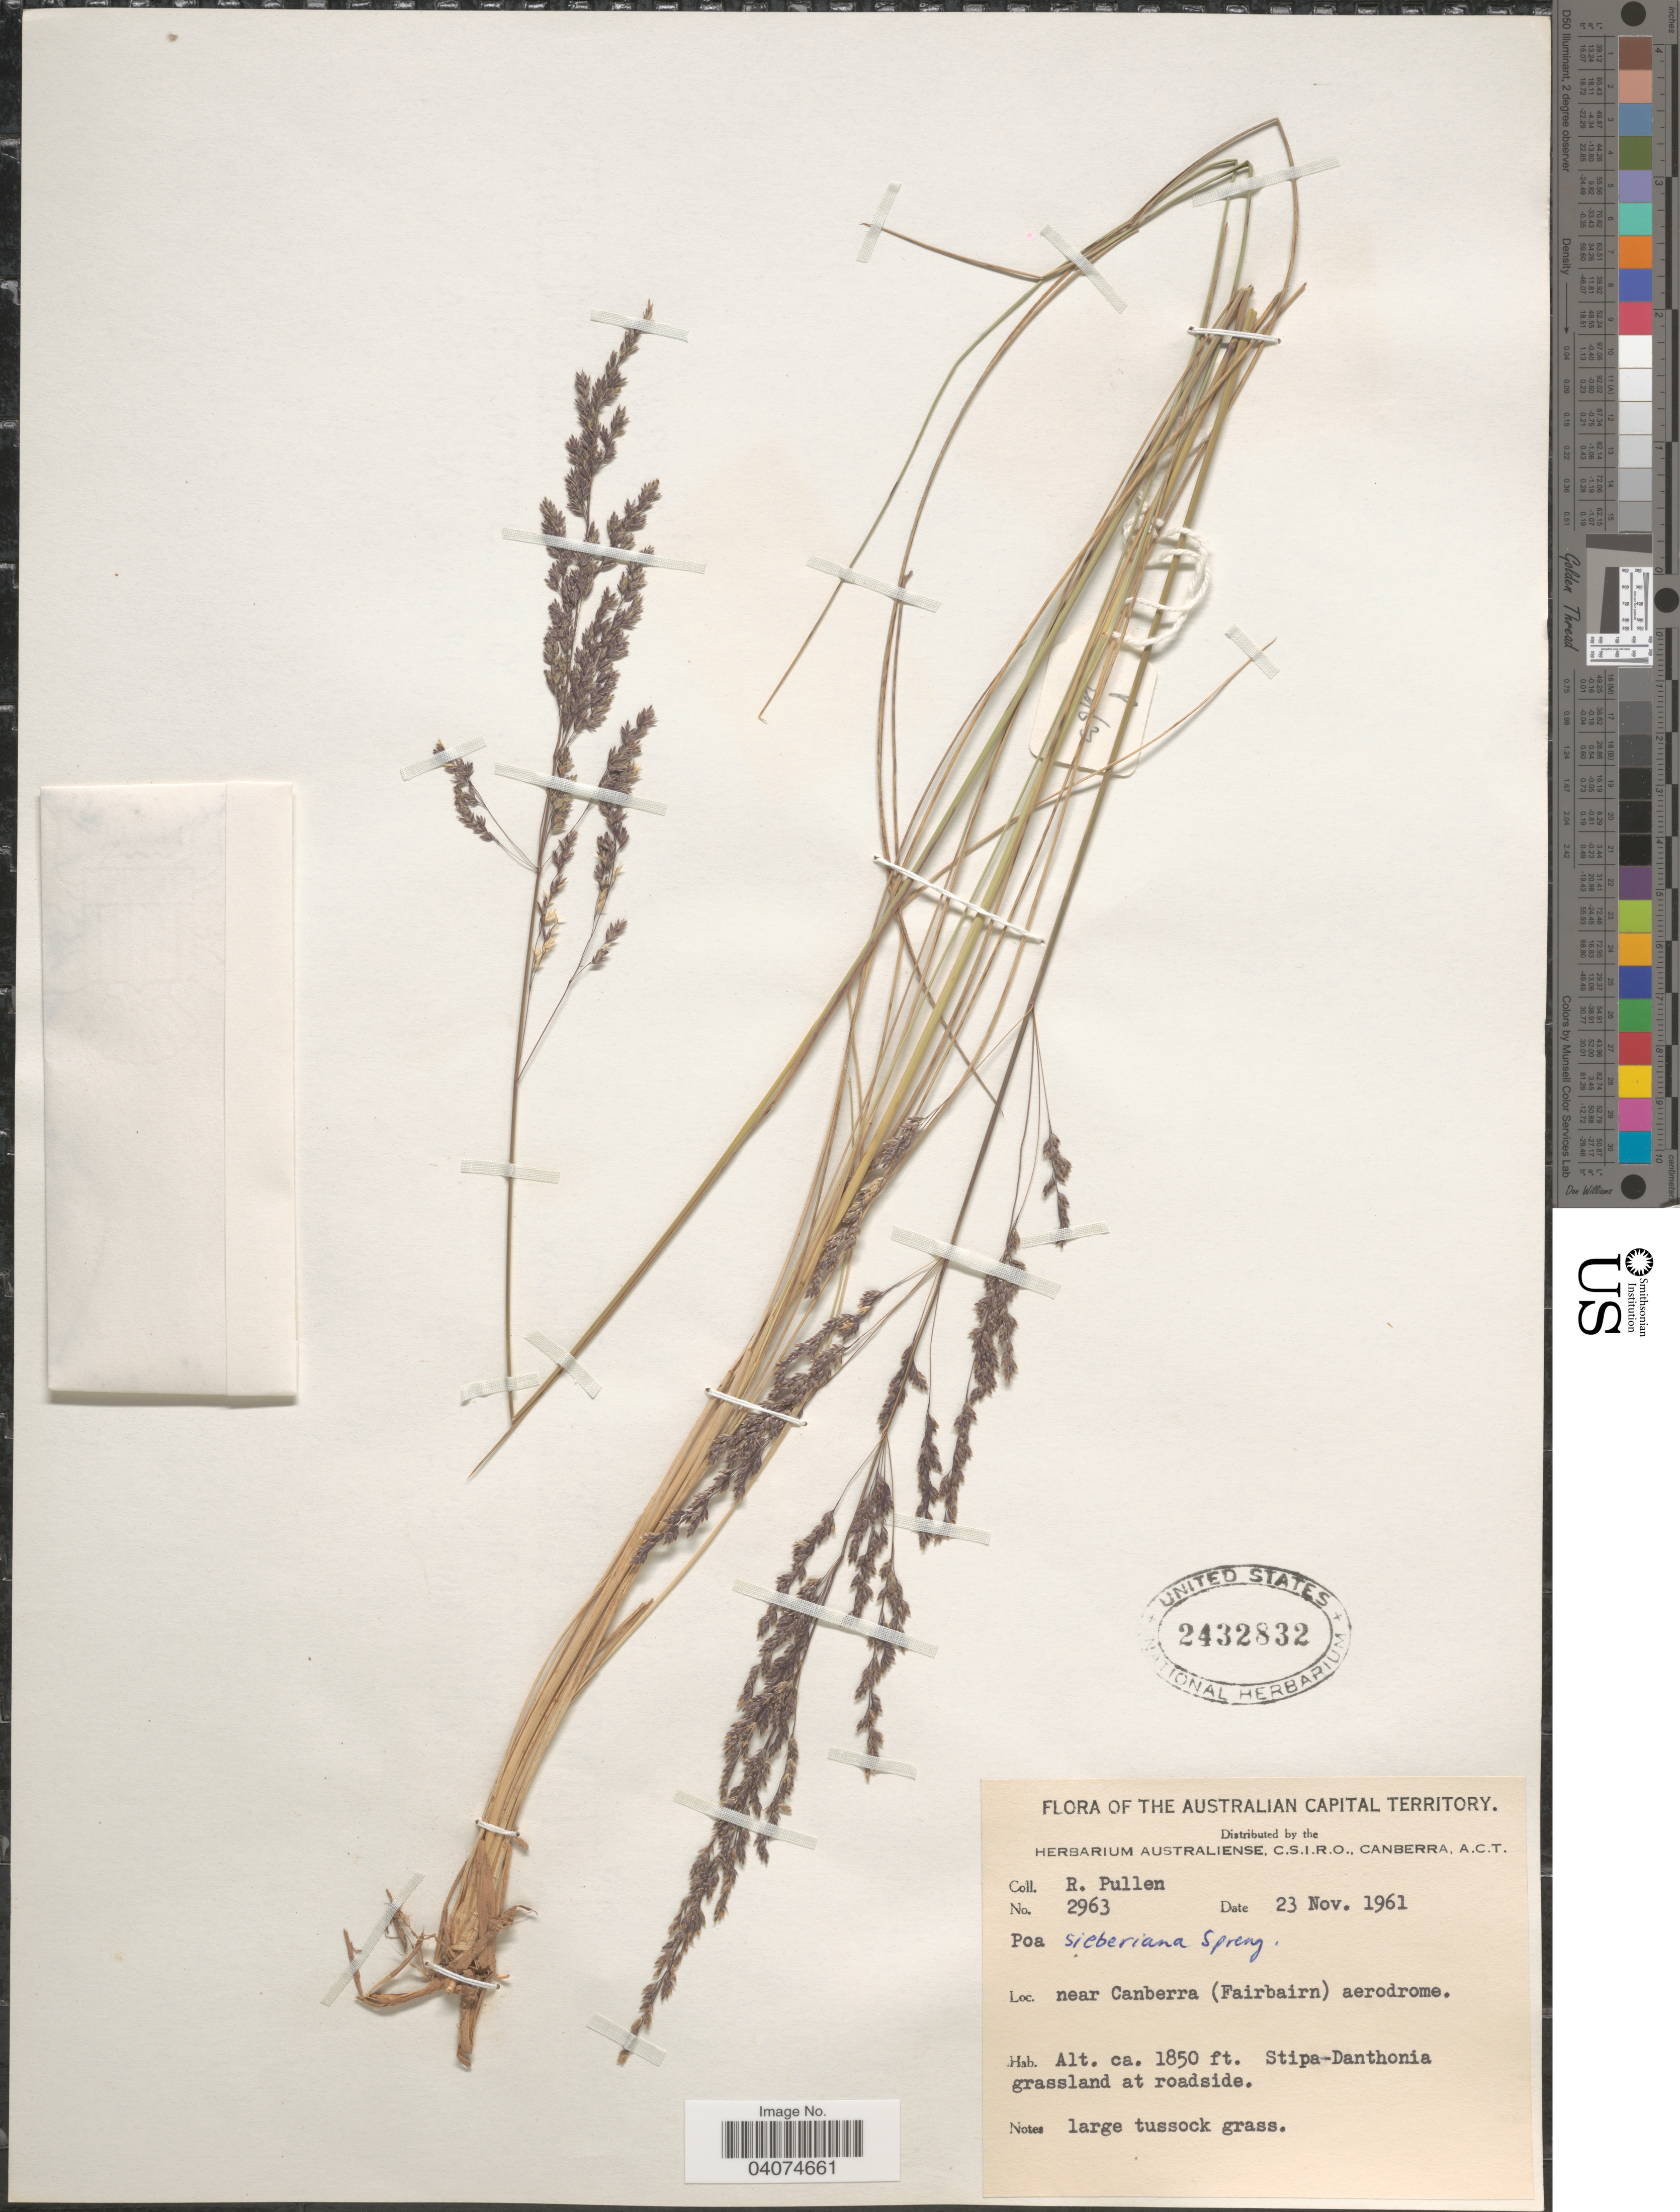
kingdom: Plantae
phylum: Tracheophyta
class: Liliopsida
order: Poales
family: Poaceae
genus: Poa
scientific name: Poa sieberiana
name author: Spreng.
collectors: R. Pullen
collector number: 2963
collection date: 1961-11-23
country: Australia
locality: Australian Capital Territory. Near Canberra (Fairbairn) aerodrome.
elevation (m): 564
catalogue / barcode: US 2432832